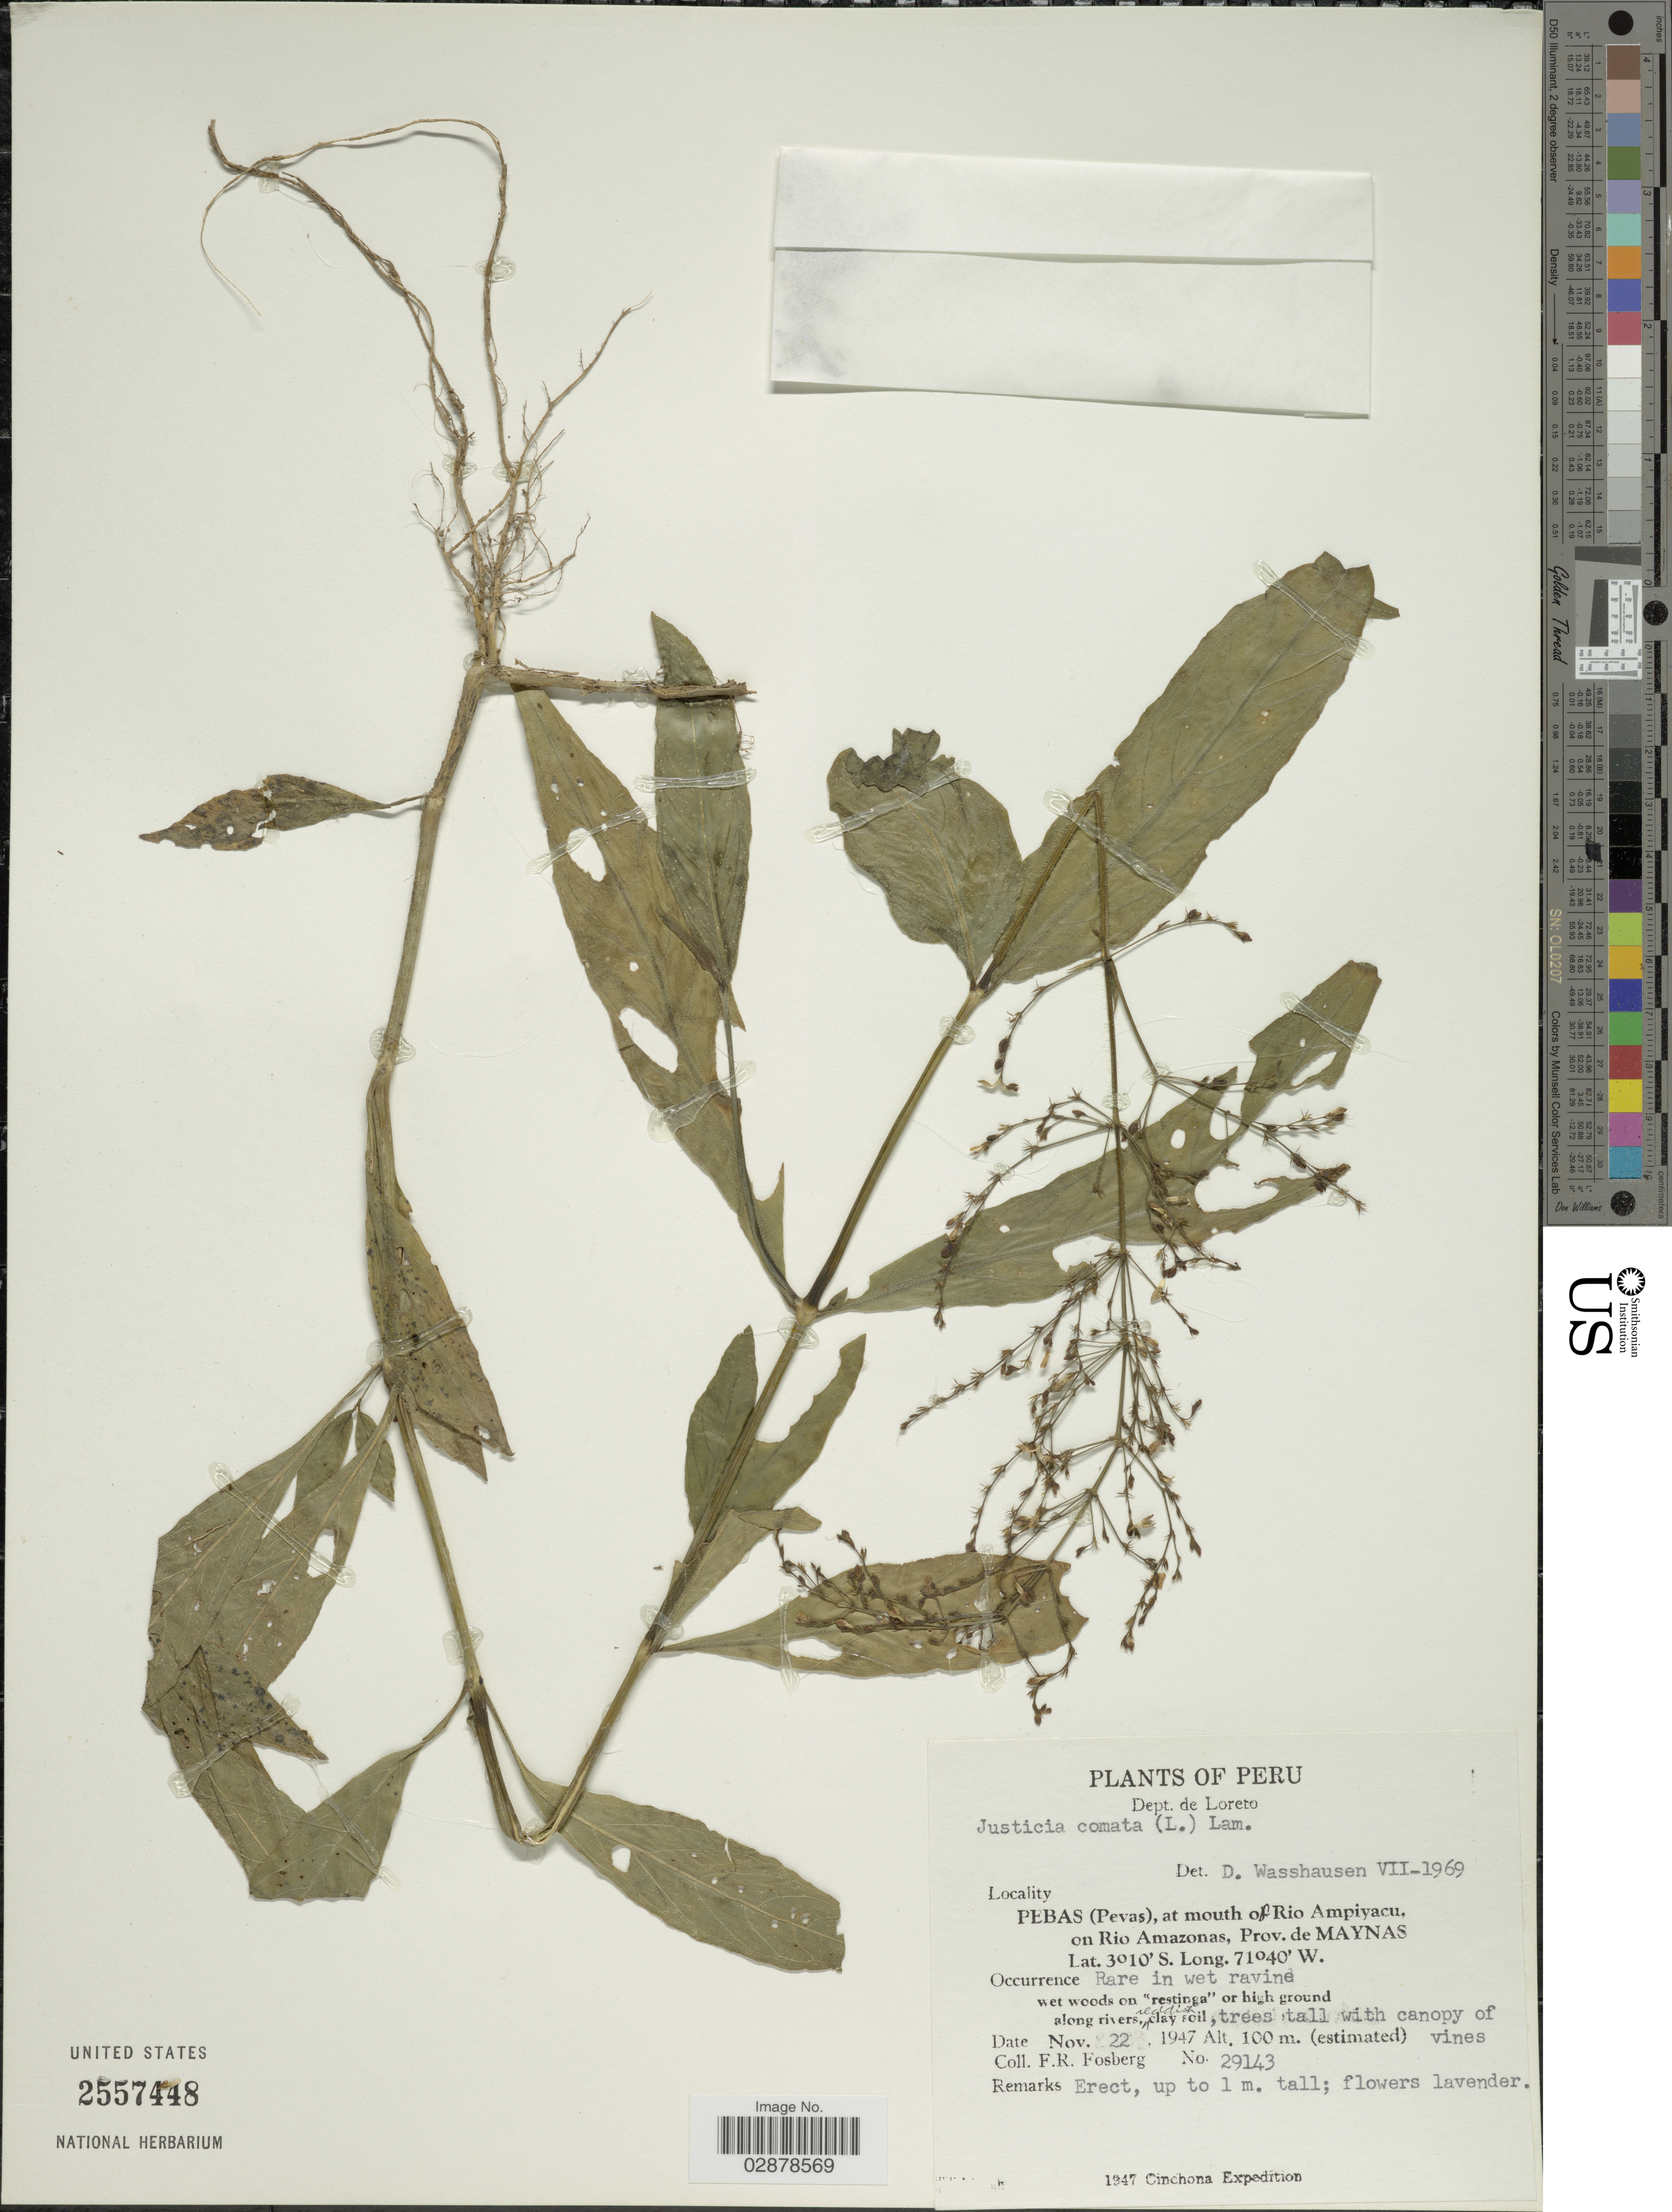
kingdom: Plantae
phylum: Tracheophyta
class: Magnoliopsida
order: Lamiales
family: Acanthaceae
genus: Justicia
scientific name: Justicia comata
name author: (L.) Lam.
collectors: F. R. Fosberg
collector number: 29143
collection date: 1947-11-22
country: Peru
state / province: Loreto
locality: Dept. de Loreto, Pebas (Pevas) at mouth of Rio Ampiyacu on Rio Amazonas, Prov. de Maynas.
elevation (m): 100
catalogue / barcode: US 2557448